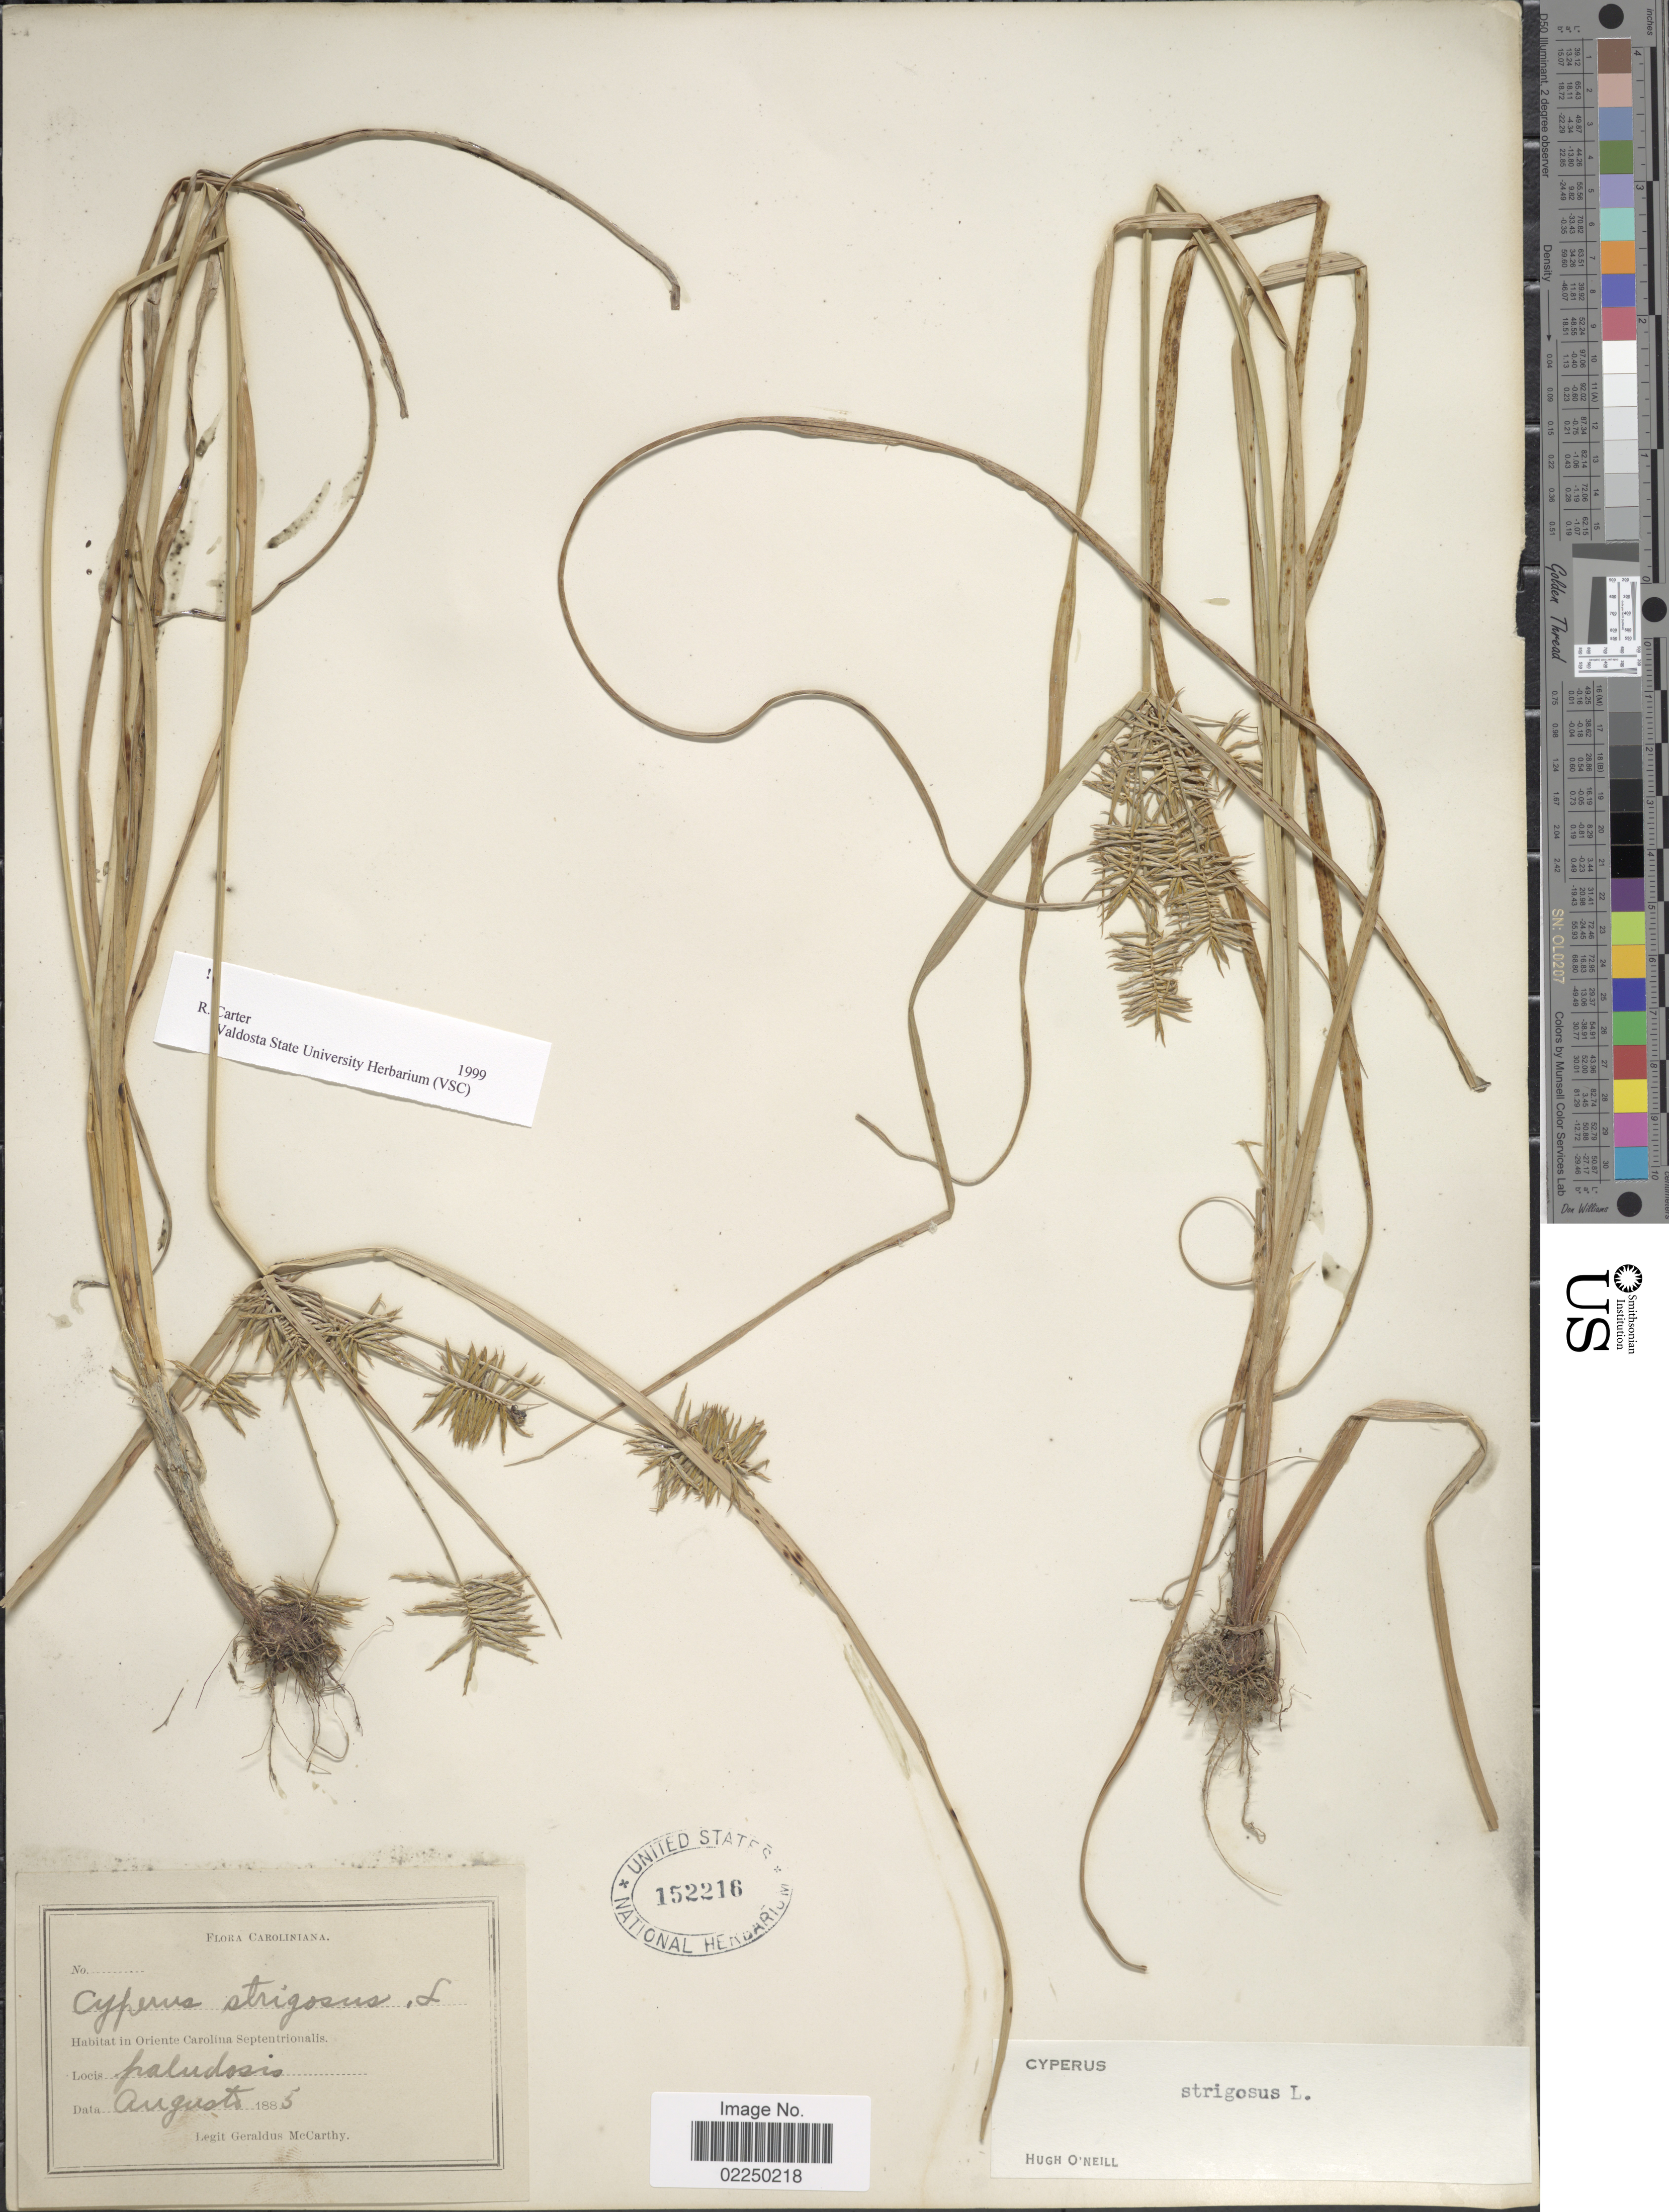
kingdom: Plantae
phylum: Tracheophyta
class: Liliopsida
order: Poales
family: Cyperaceae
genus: Cyperus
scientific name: Cyperus strigosus L.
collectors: M. McCarthy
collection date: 1885-08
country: United States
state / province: North Carolina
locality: Caroliniana, Oriente Carolina Spetentrionalis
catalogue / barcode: US 152216